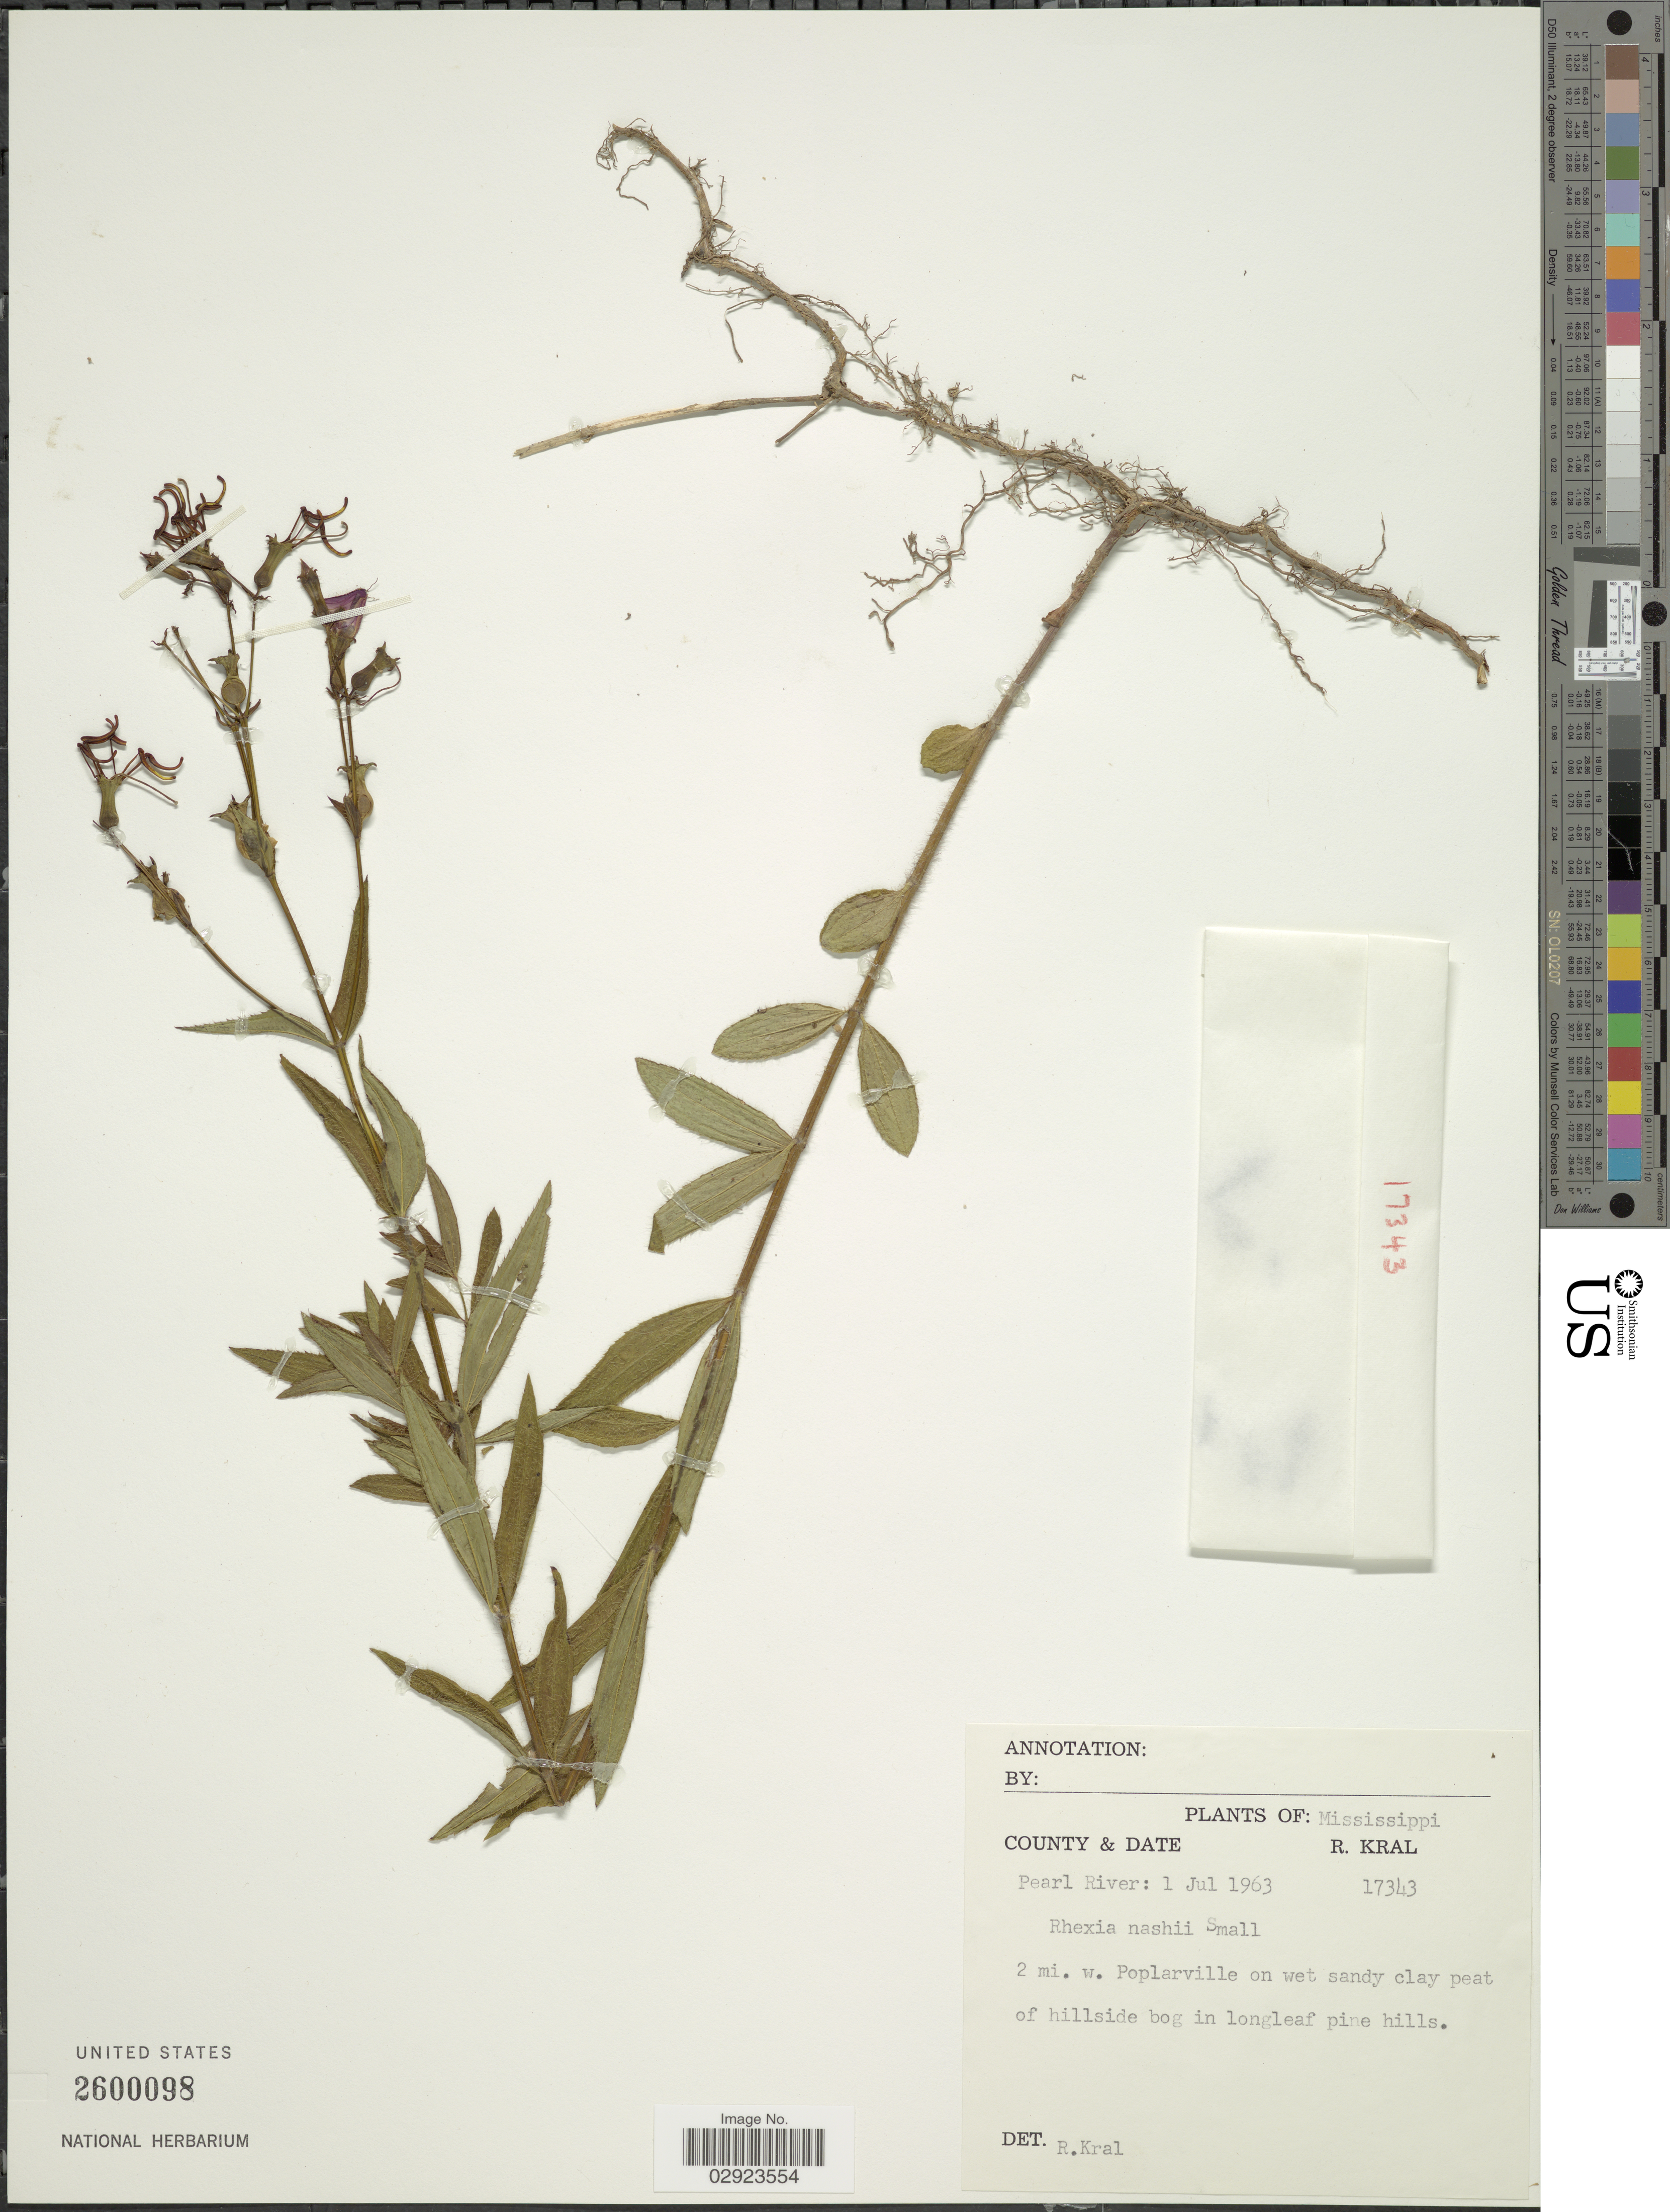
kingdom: Plantae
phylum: Tracheophyta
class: Magnoliopsida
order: Myrtales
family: Melastomataceae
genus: Rhexia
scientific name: Rhexia nashii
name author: Small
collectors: R. Kral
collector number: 17343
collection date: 1963-07-01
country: United States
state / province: Mississippi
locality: Pearl River. 2 mi. w. Poplarville.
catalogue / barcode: US 2600098